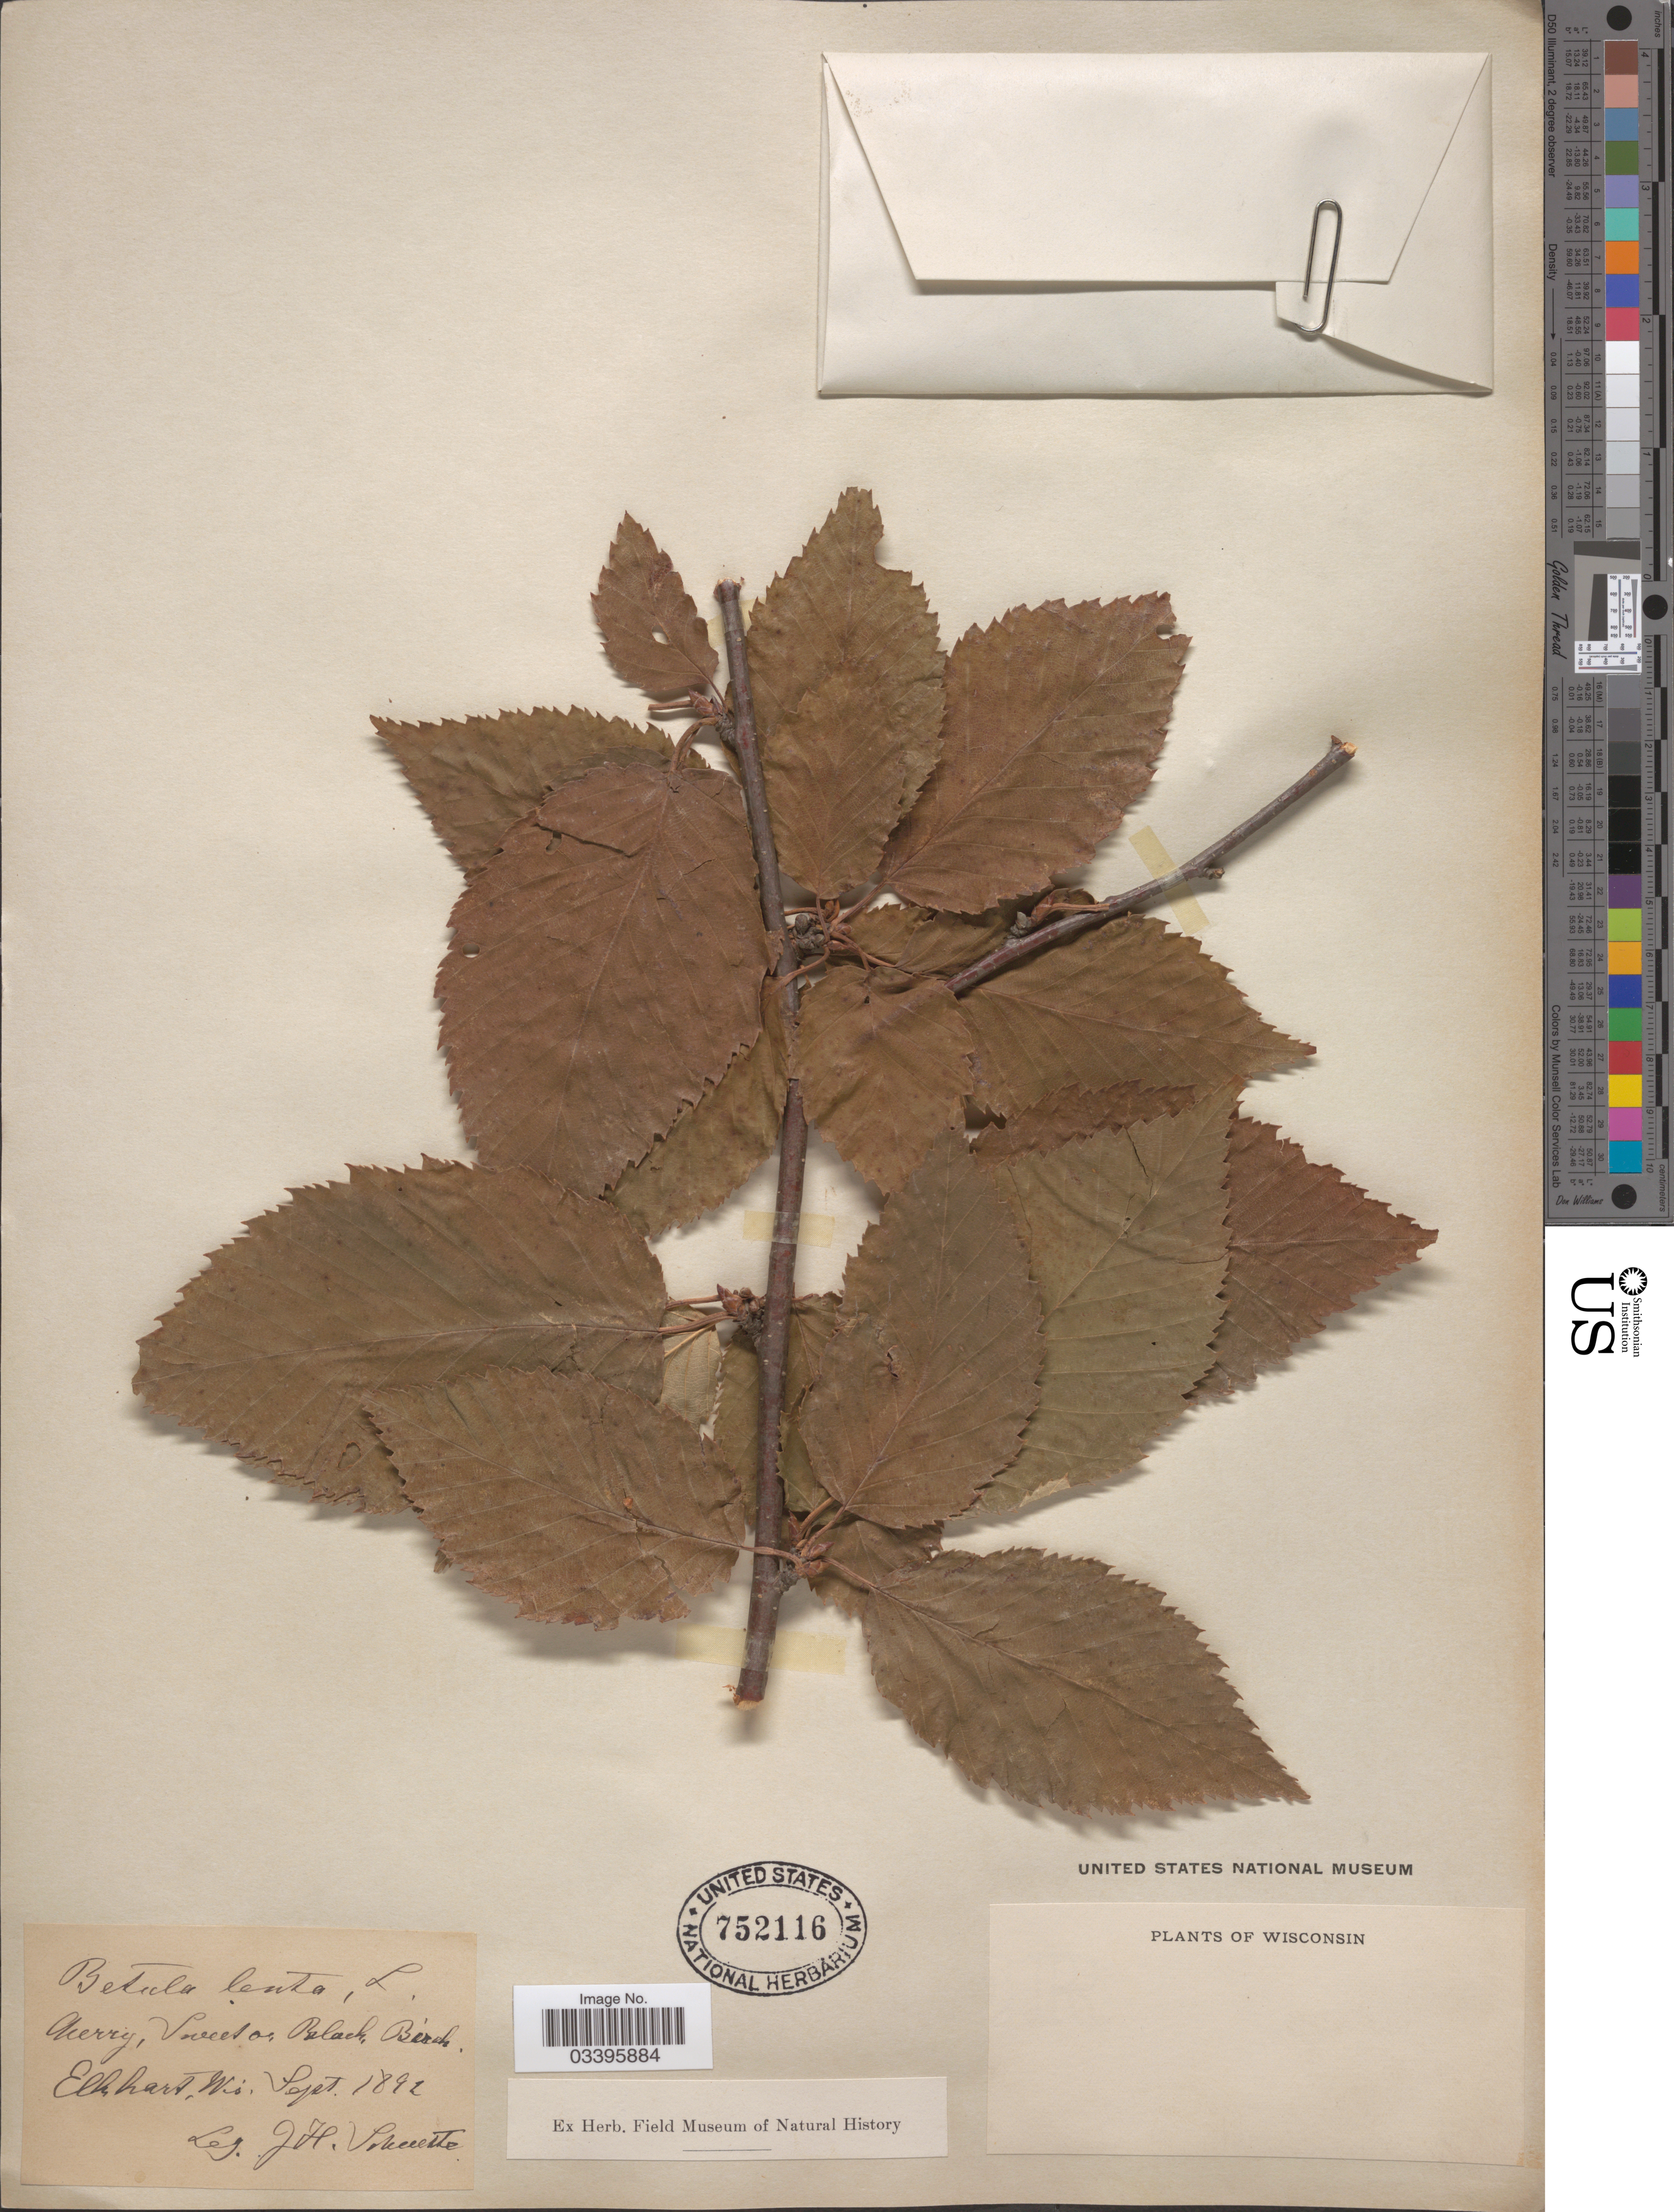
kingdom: Plantae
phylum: Tracheophyta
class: Magnoliopsida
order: Fagales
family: Betulaceae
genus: Betula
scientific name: Betula lutea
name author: F. Michx.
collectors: J. H. Schuette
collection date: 1892-09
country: United States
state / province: Wisconsin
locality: Elkhart.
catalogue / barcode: US 752116